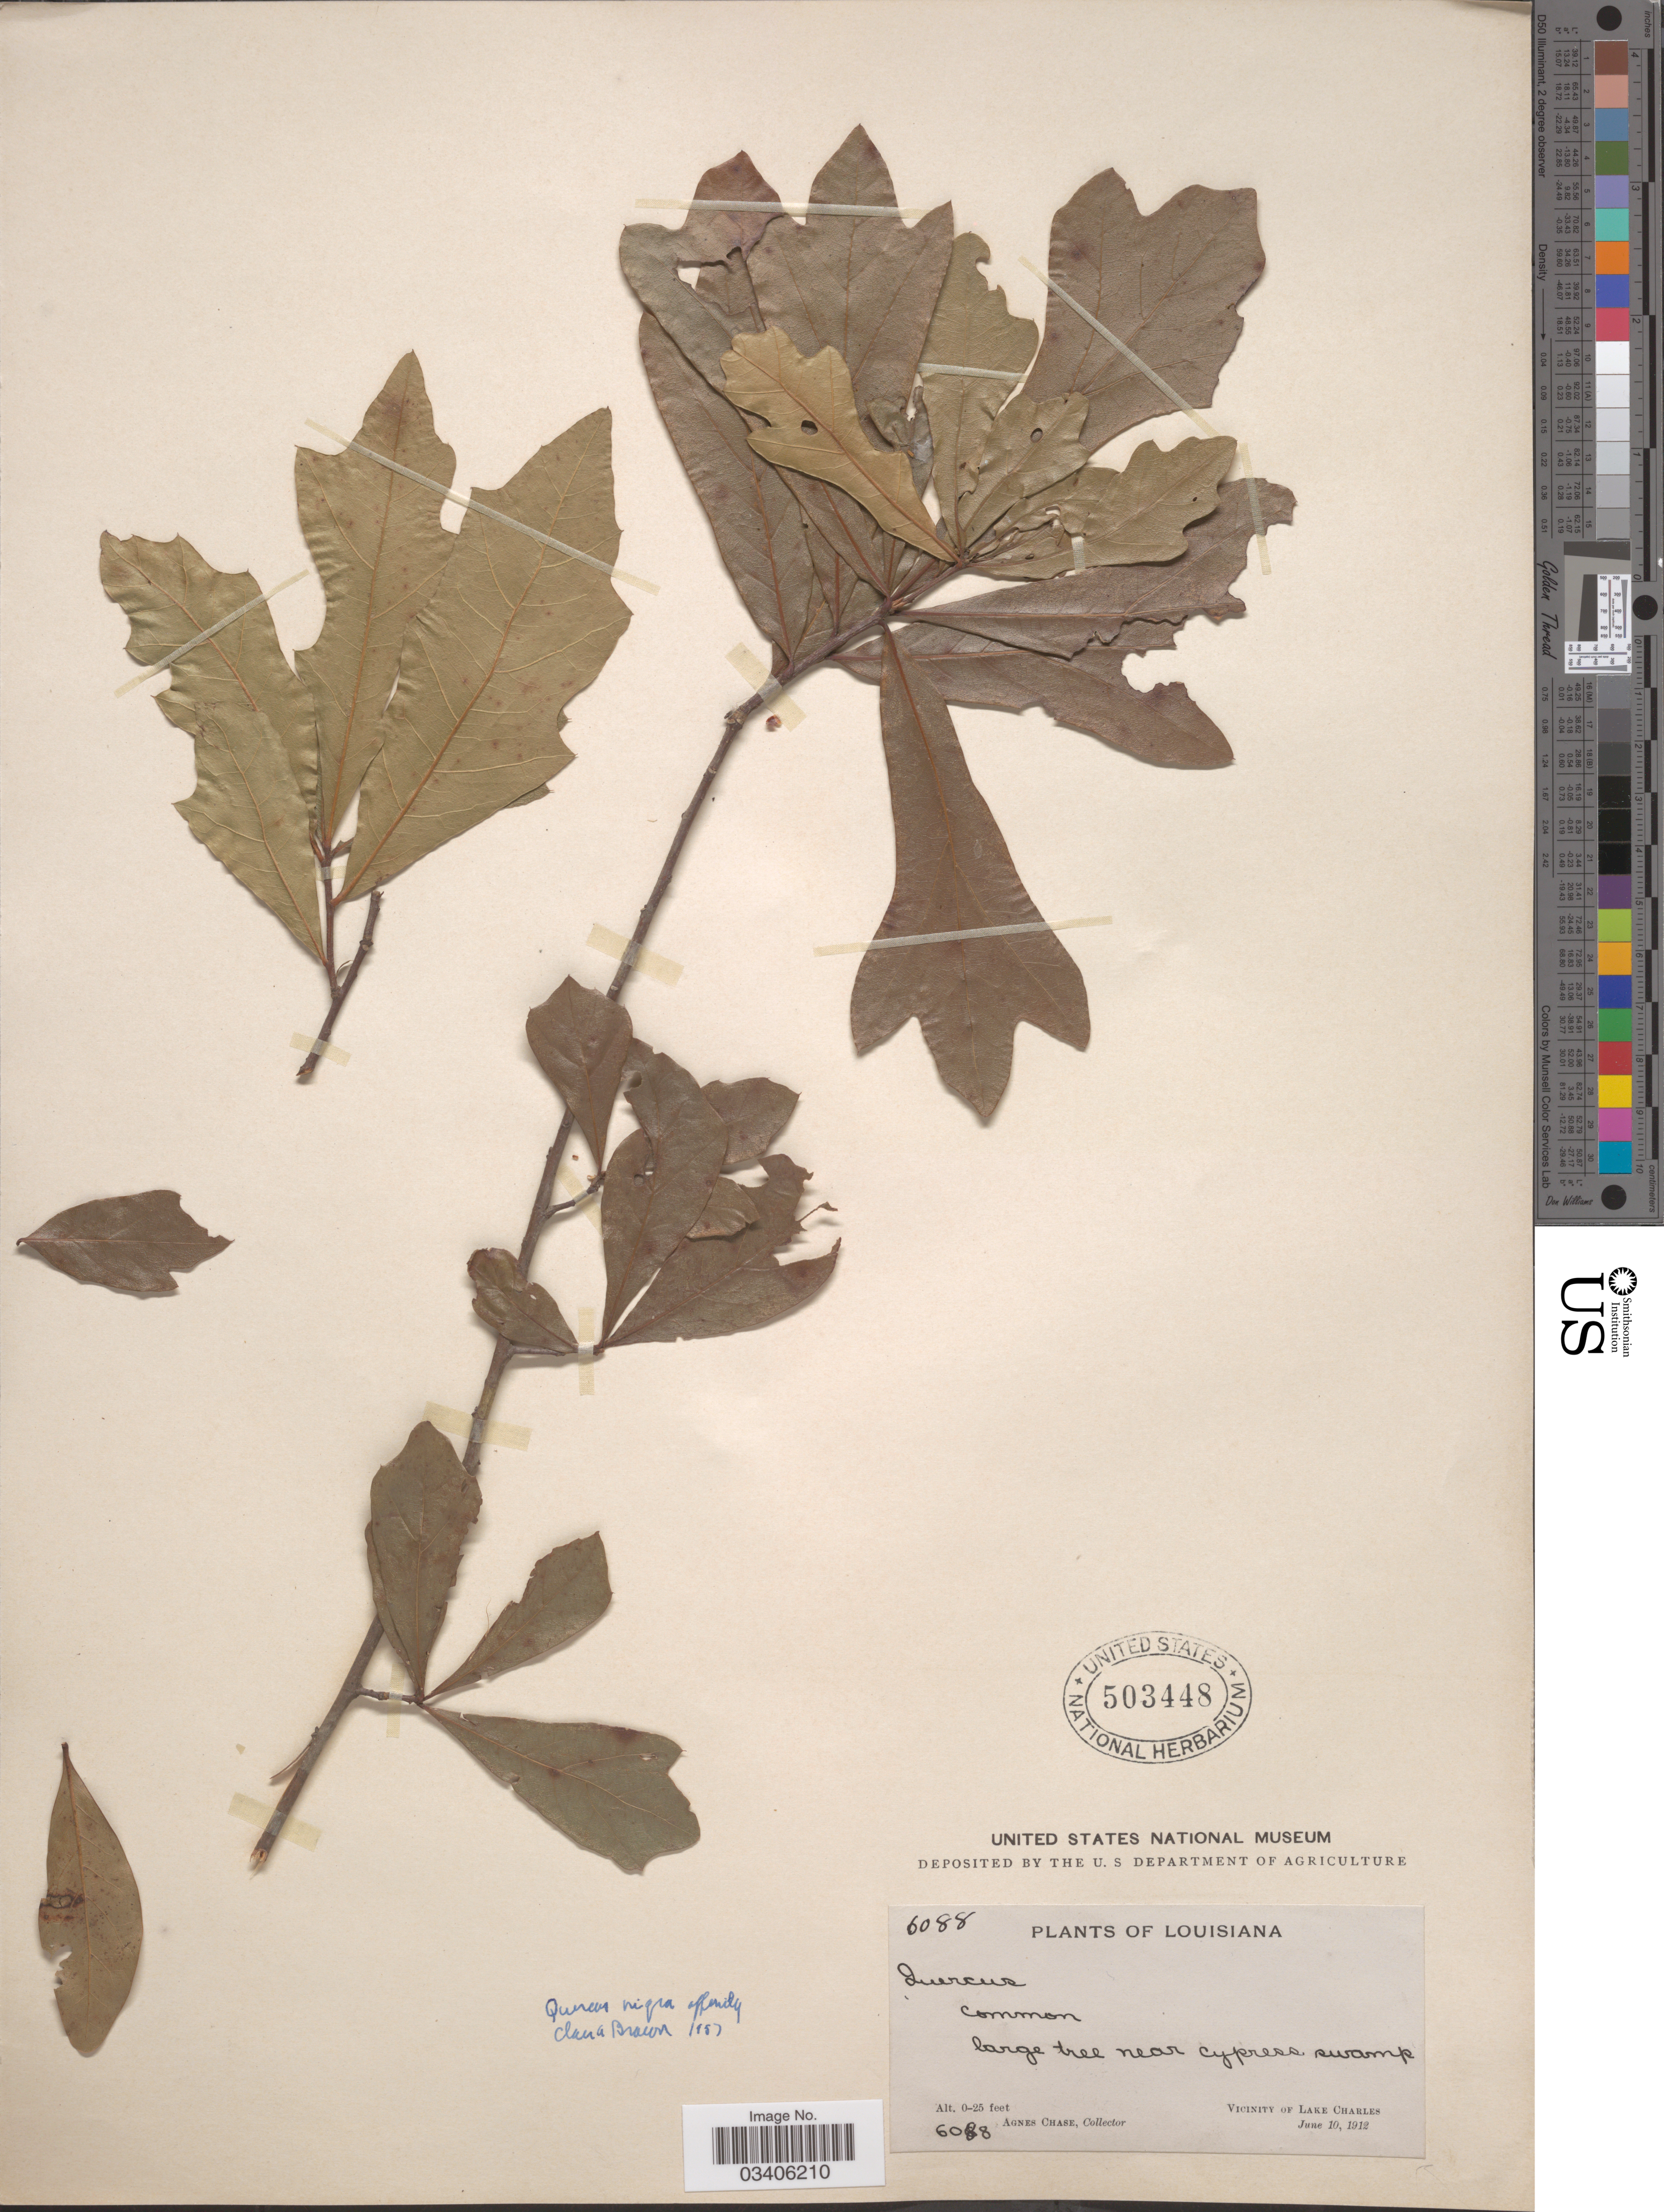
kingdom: Plantae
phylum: Tracheophyta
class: Magnoliopsida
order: Fagales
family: Fagaceae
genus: Quercus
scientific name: Quercus laurifolia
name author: Michx.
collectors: A. Chase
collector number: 6088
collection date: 1912-06-10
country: United States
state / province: Louisiana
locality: Near cypress swamp. Vicinity of Lake Charles.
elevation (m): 0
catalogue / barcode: US 503448